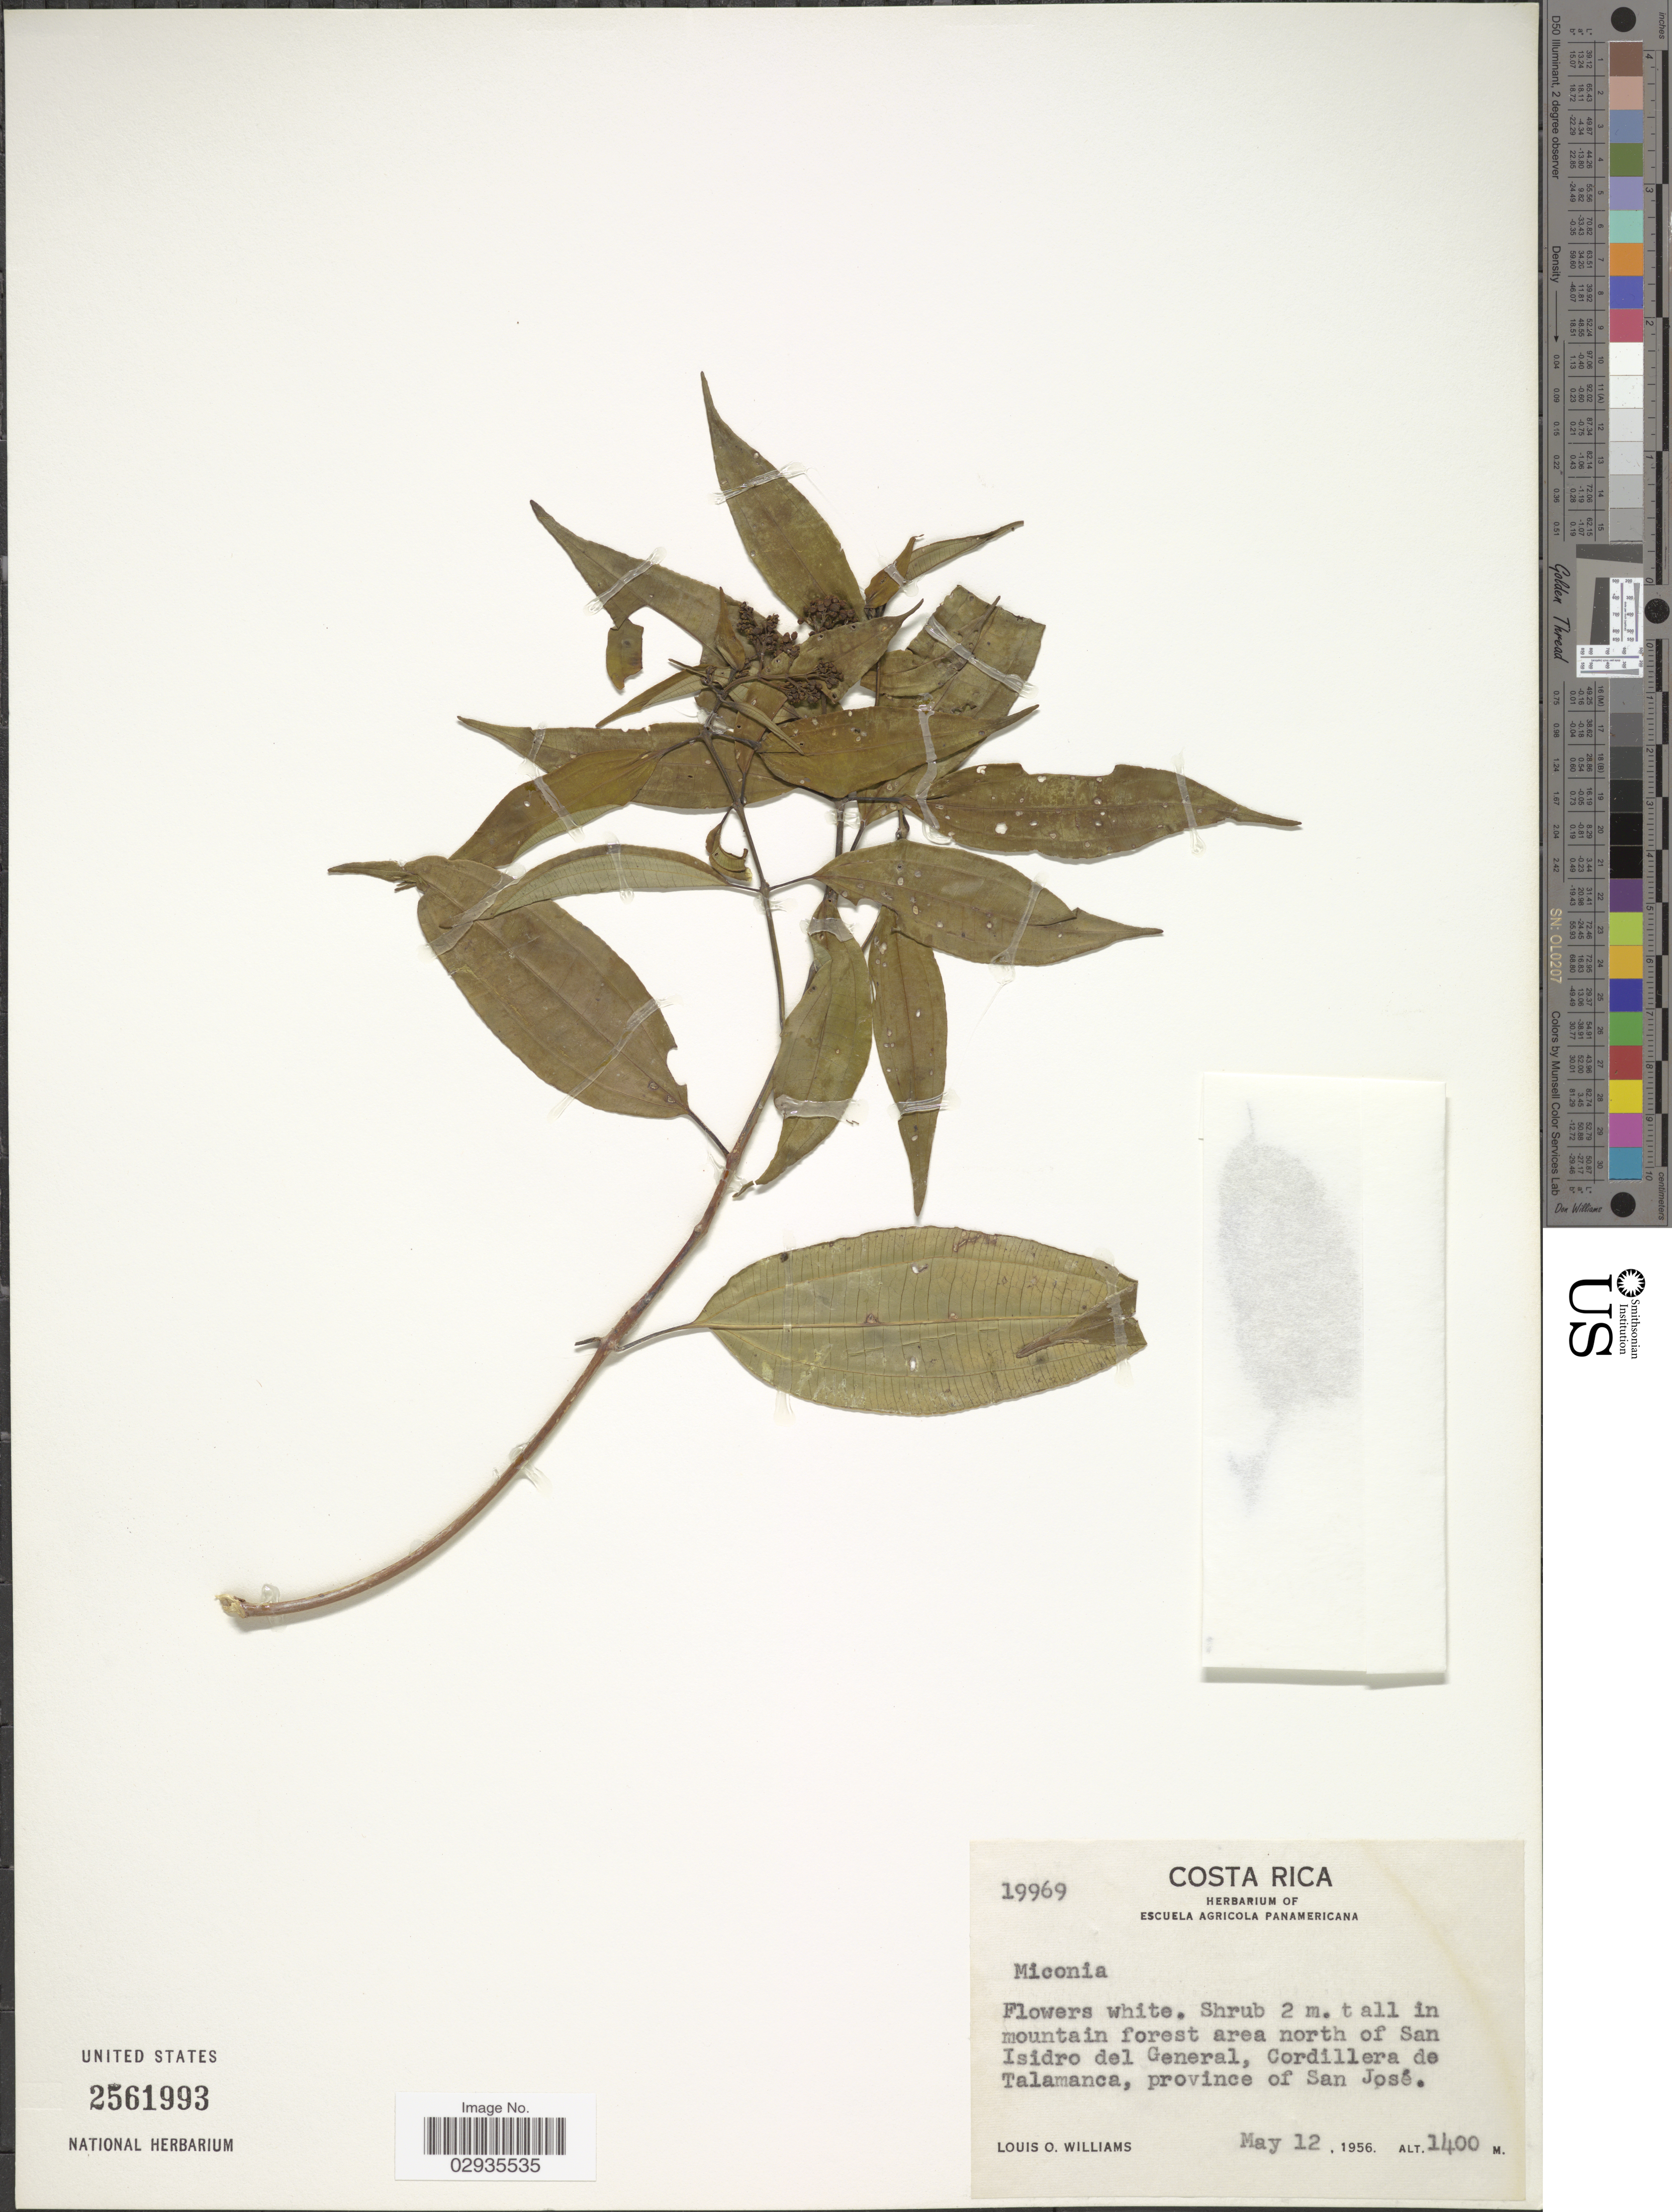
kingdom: Plantae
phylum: Tracheophyta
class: Magnoliopsida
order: Myrtales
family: Melastomataceae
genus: Miconia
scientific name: Miconia sp.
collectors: L. O. Williams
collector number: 19969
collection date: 1956-05-12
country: Costa Rica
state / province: San José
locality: All in mountain forest area north of San Isidro del General, Cordillera de Talamanca.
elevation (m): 1400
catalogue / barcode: US 2561993